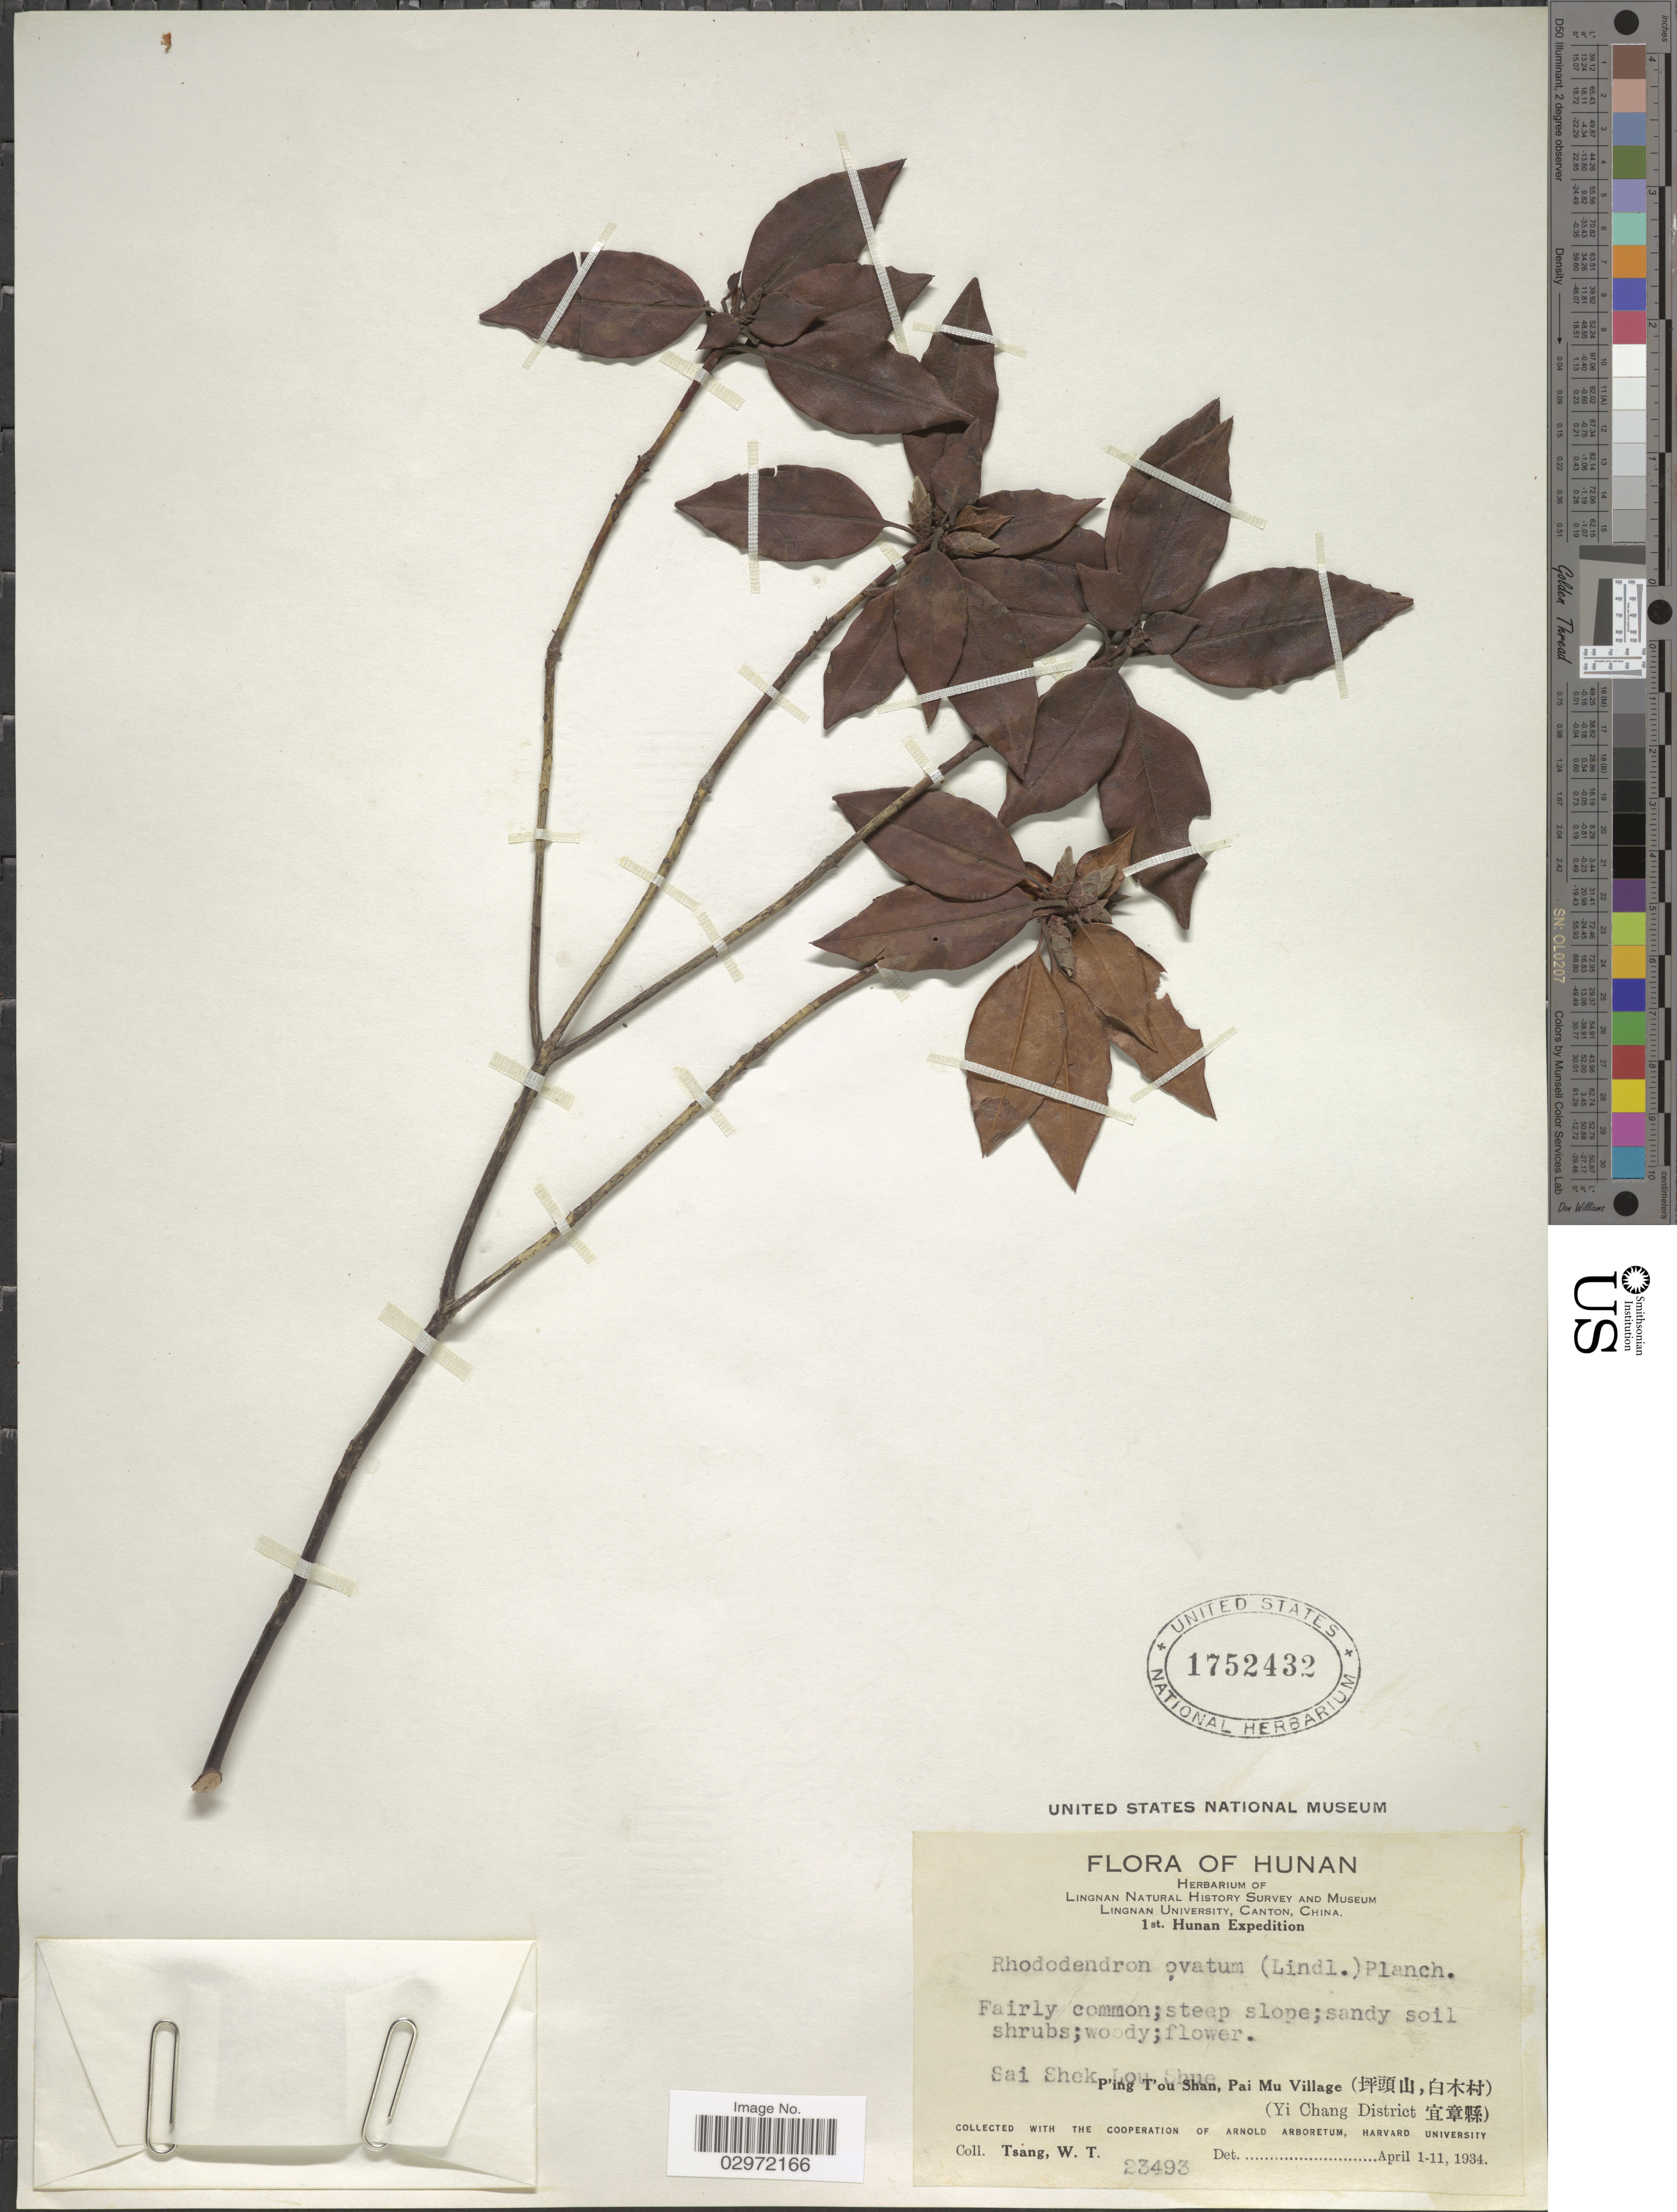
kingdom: Plantae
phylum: Tracheophyta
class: Magnoliopsida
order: Ericales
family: Ericaceae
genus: Rhododendron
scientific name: Rhododendron ovatum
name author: (Lindl.) Planch. ex Maxim.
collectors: W. T. Tsang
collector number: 23493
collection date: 1934-04-01/1934-04-11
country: China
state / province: Hunan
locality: Sai Shek Lou Shue. P'ing T'ou Shan, Pai Mu Village (Yi Chang District).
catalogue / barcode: US 1752432